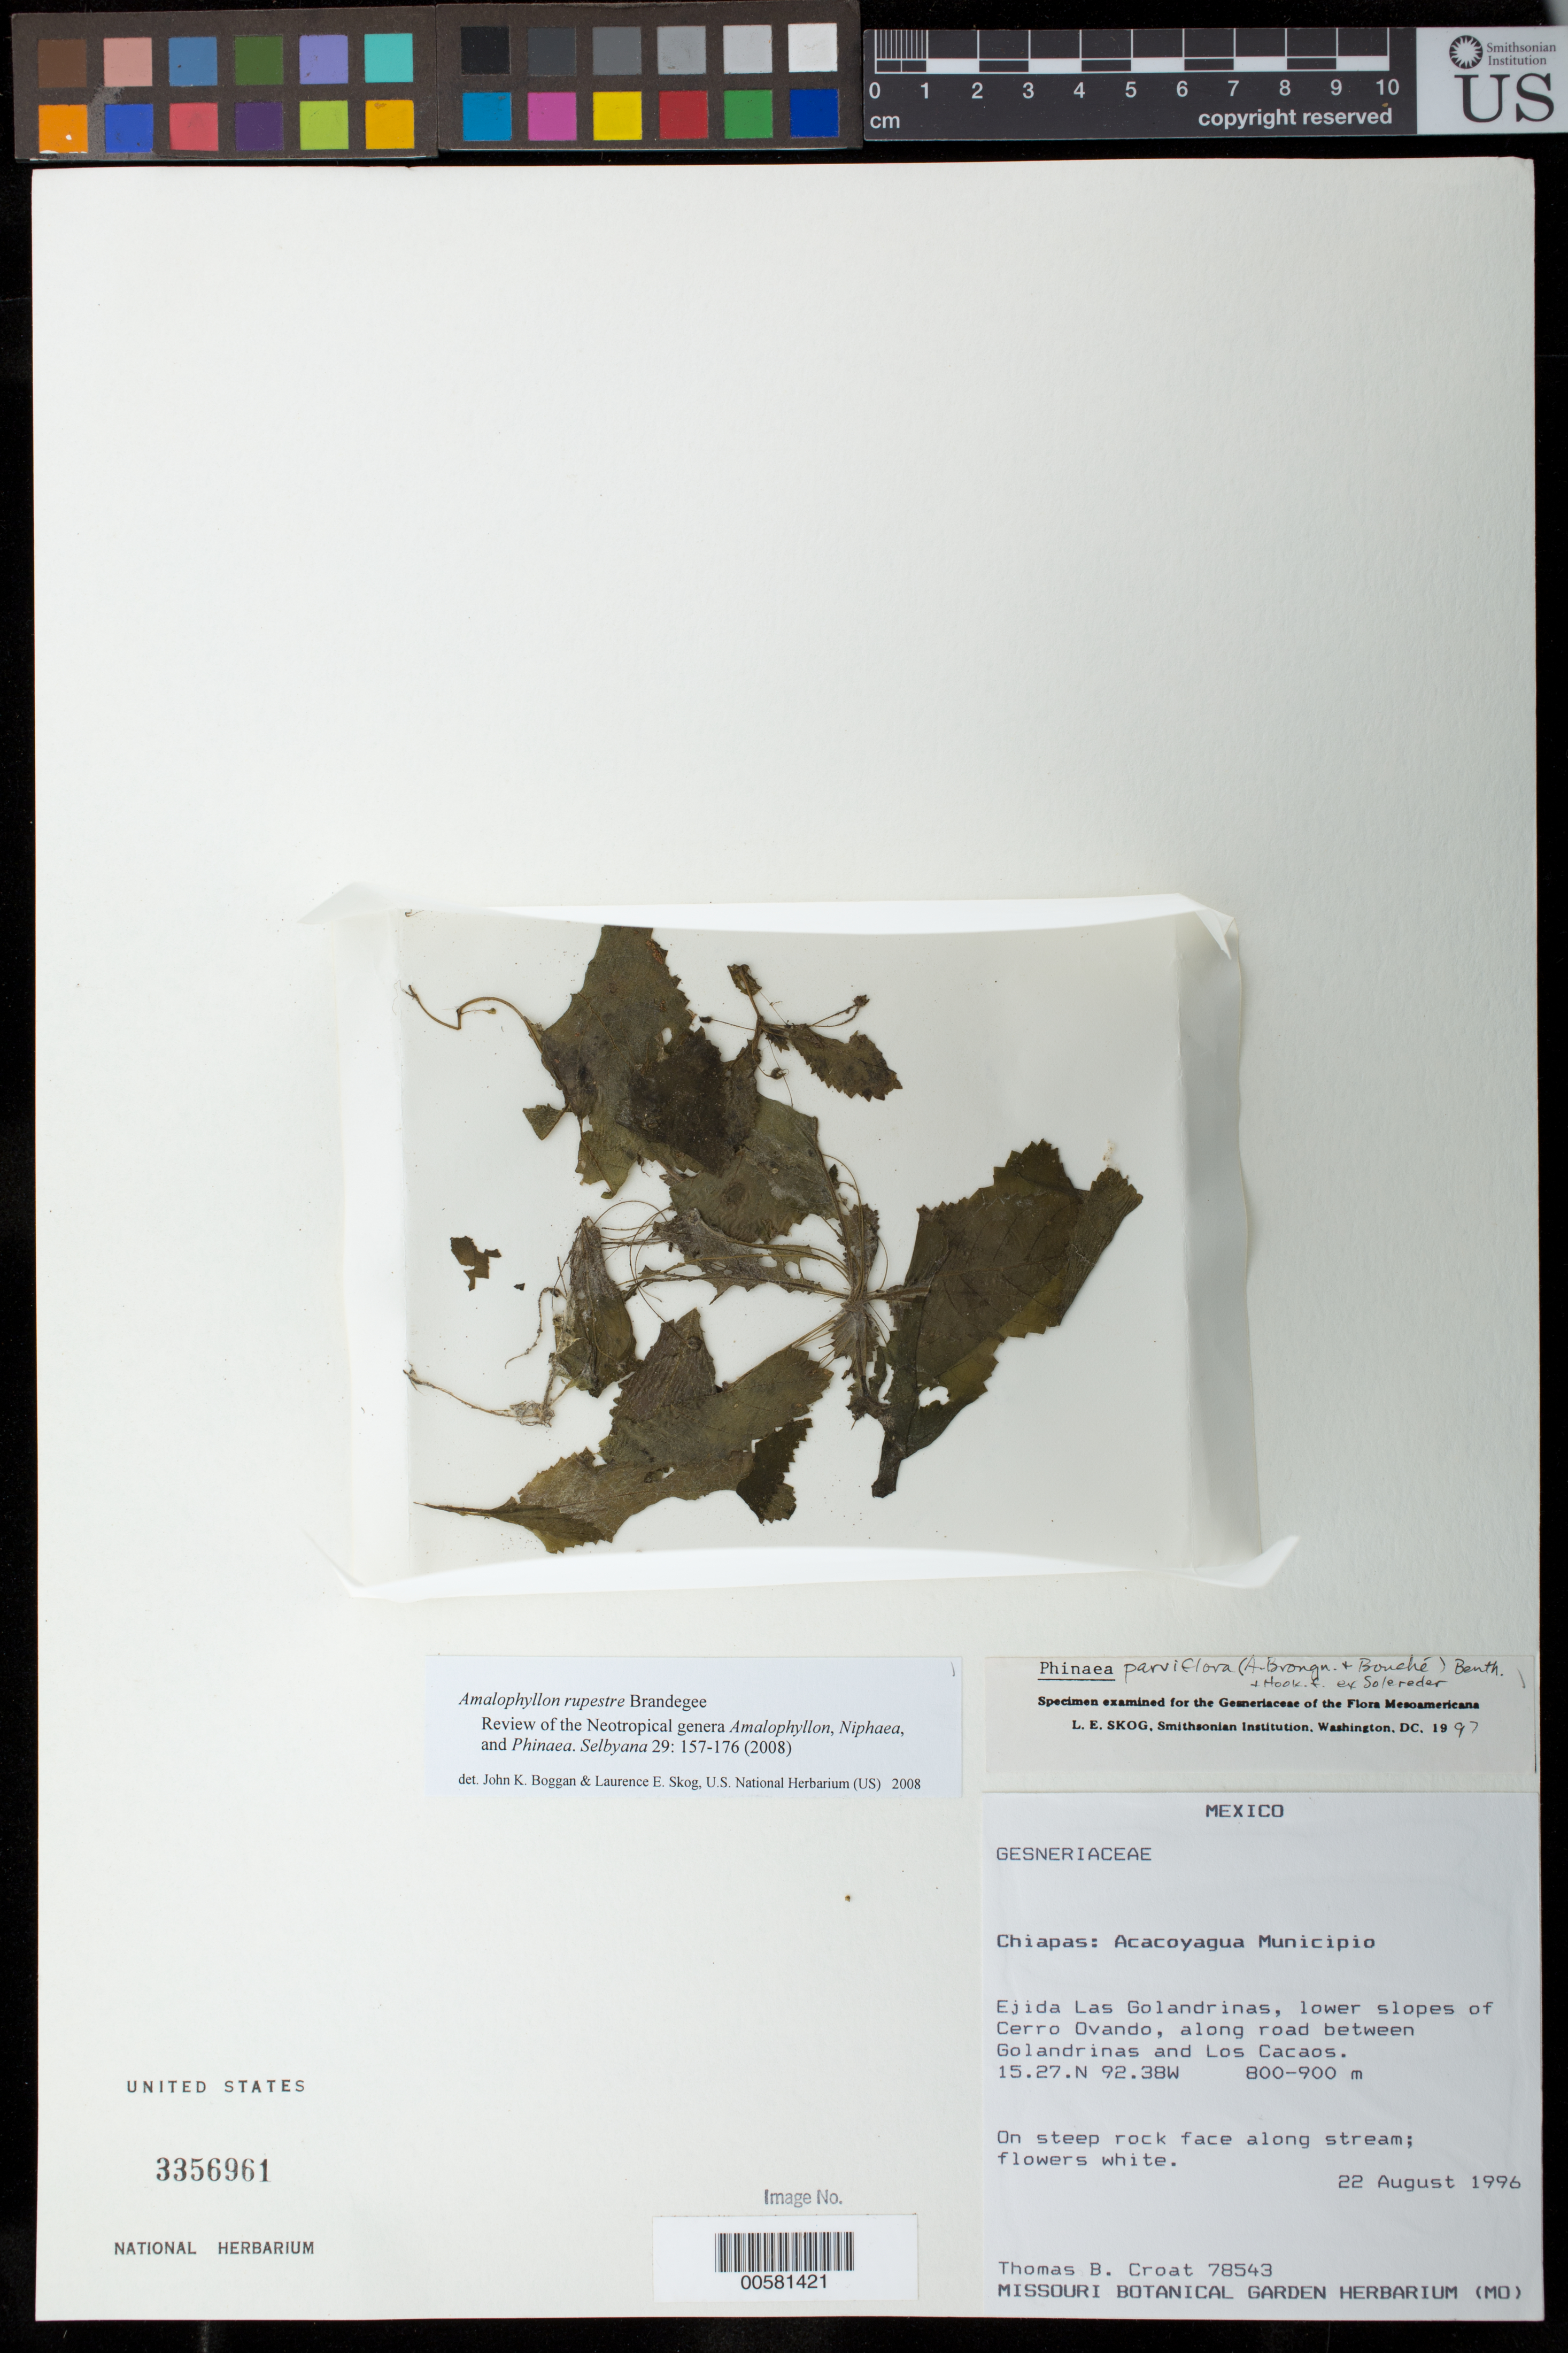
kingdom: Plantae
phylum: Tracheophyta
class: Magnoliopsida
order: Lamiales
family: Gesneriaceae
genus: Amalophyllon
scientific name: Amalophyllon rupestre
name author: Brandegee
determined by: Boggan, J. K.; Skog, L. E.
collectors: T. B. Croat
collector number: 78543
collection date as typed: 22 Aug 1996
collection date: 1996-08-22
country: Mexico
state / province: Chiapas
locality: Mpio. Acacoyagua; Ejida Las Golandrinas, lower slopes of Cerro Ovando, along road between Golandrinas and Los Cacaos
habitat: On steep rock face along stream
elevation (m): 800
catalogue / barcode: US 3356961